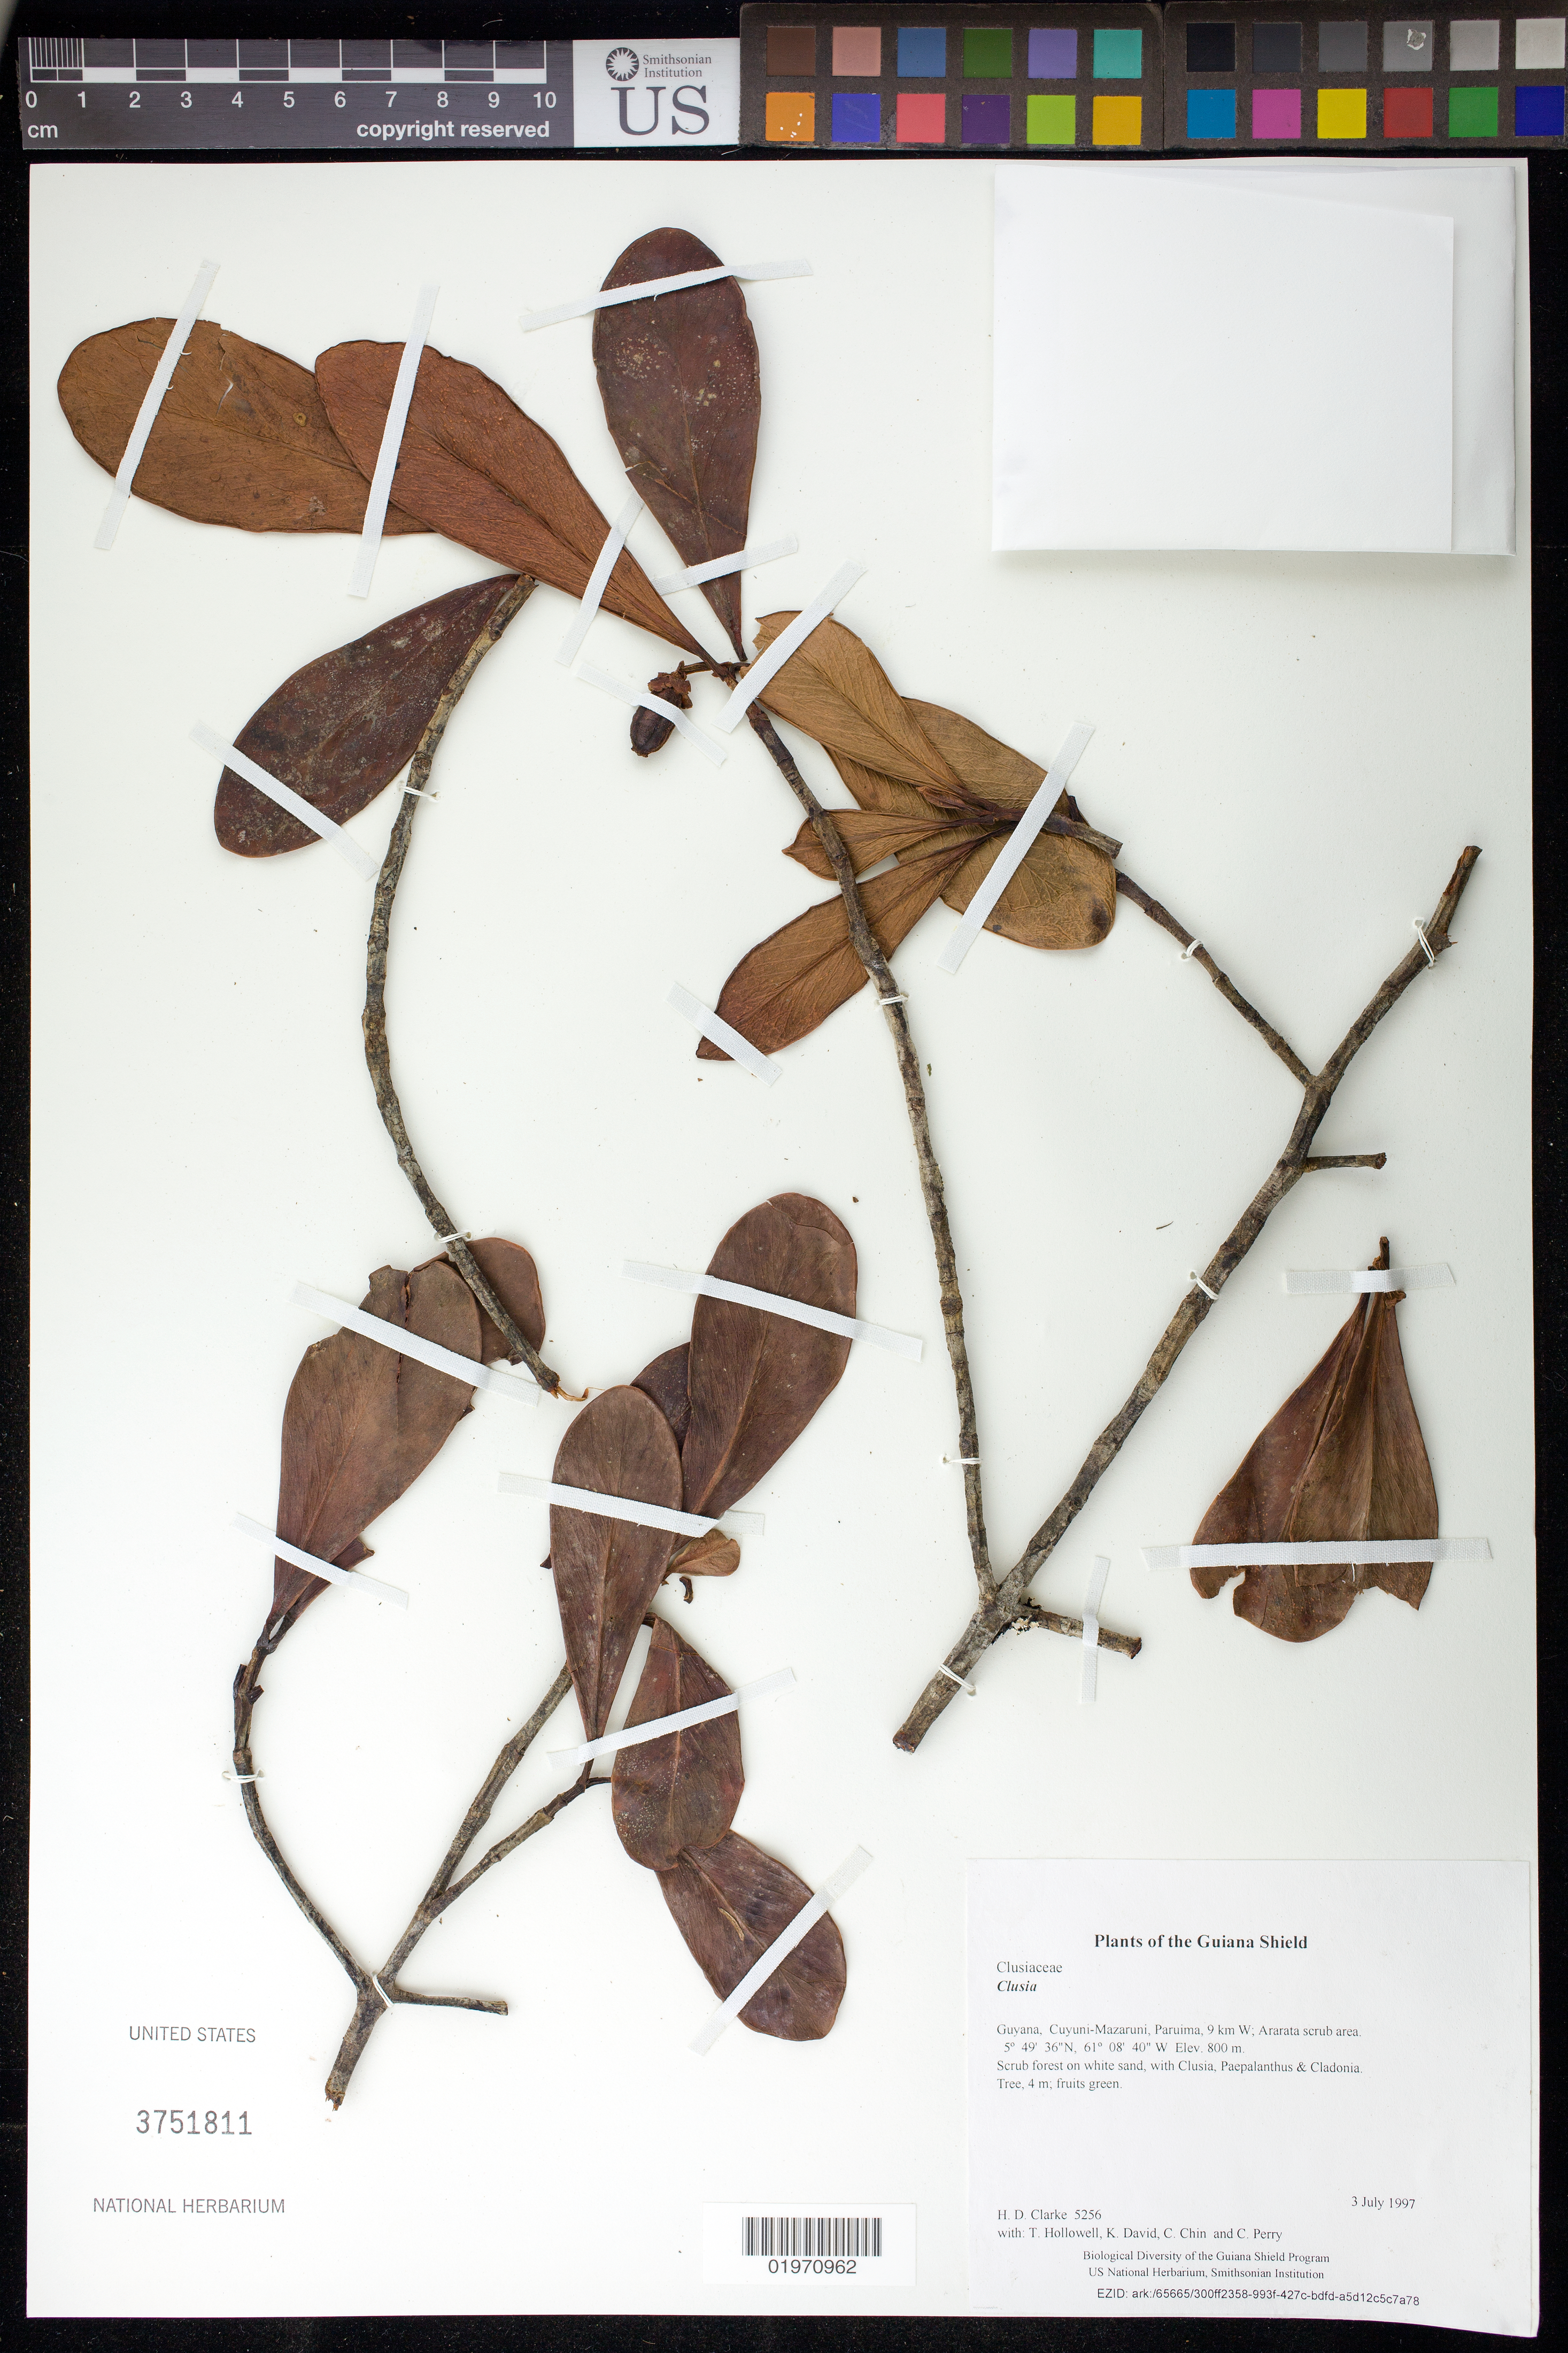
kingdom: Plantae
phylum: Tracheophyta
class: Magnoliopsida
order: Malpighiales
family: Clusiaceae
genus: Clusia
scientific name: Clusia sp.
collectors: H. D. Clarke, T. Hollowell, K. David, C. Chin & C. Perry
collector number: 5256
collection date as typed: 3 July 1997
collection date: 1997-07-03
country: Guyana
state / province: Cuyuni-Mazaruni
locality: Paruima, 9 km W; Ararata scrub area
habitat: Scrub forest on white sand, with Clusia, Paepalanthus & Cladonia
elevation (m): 800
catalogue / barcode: US 3751811